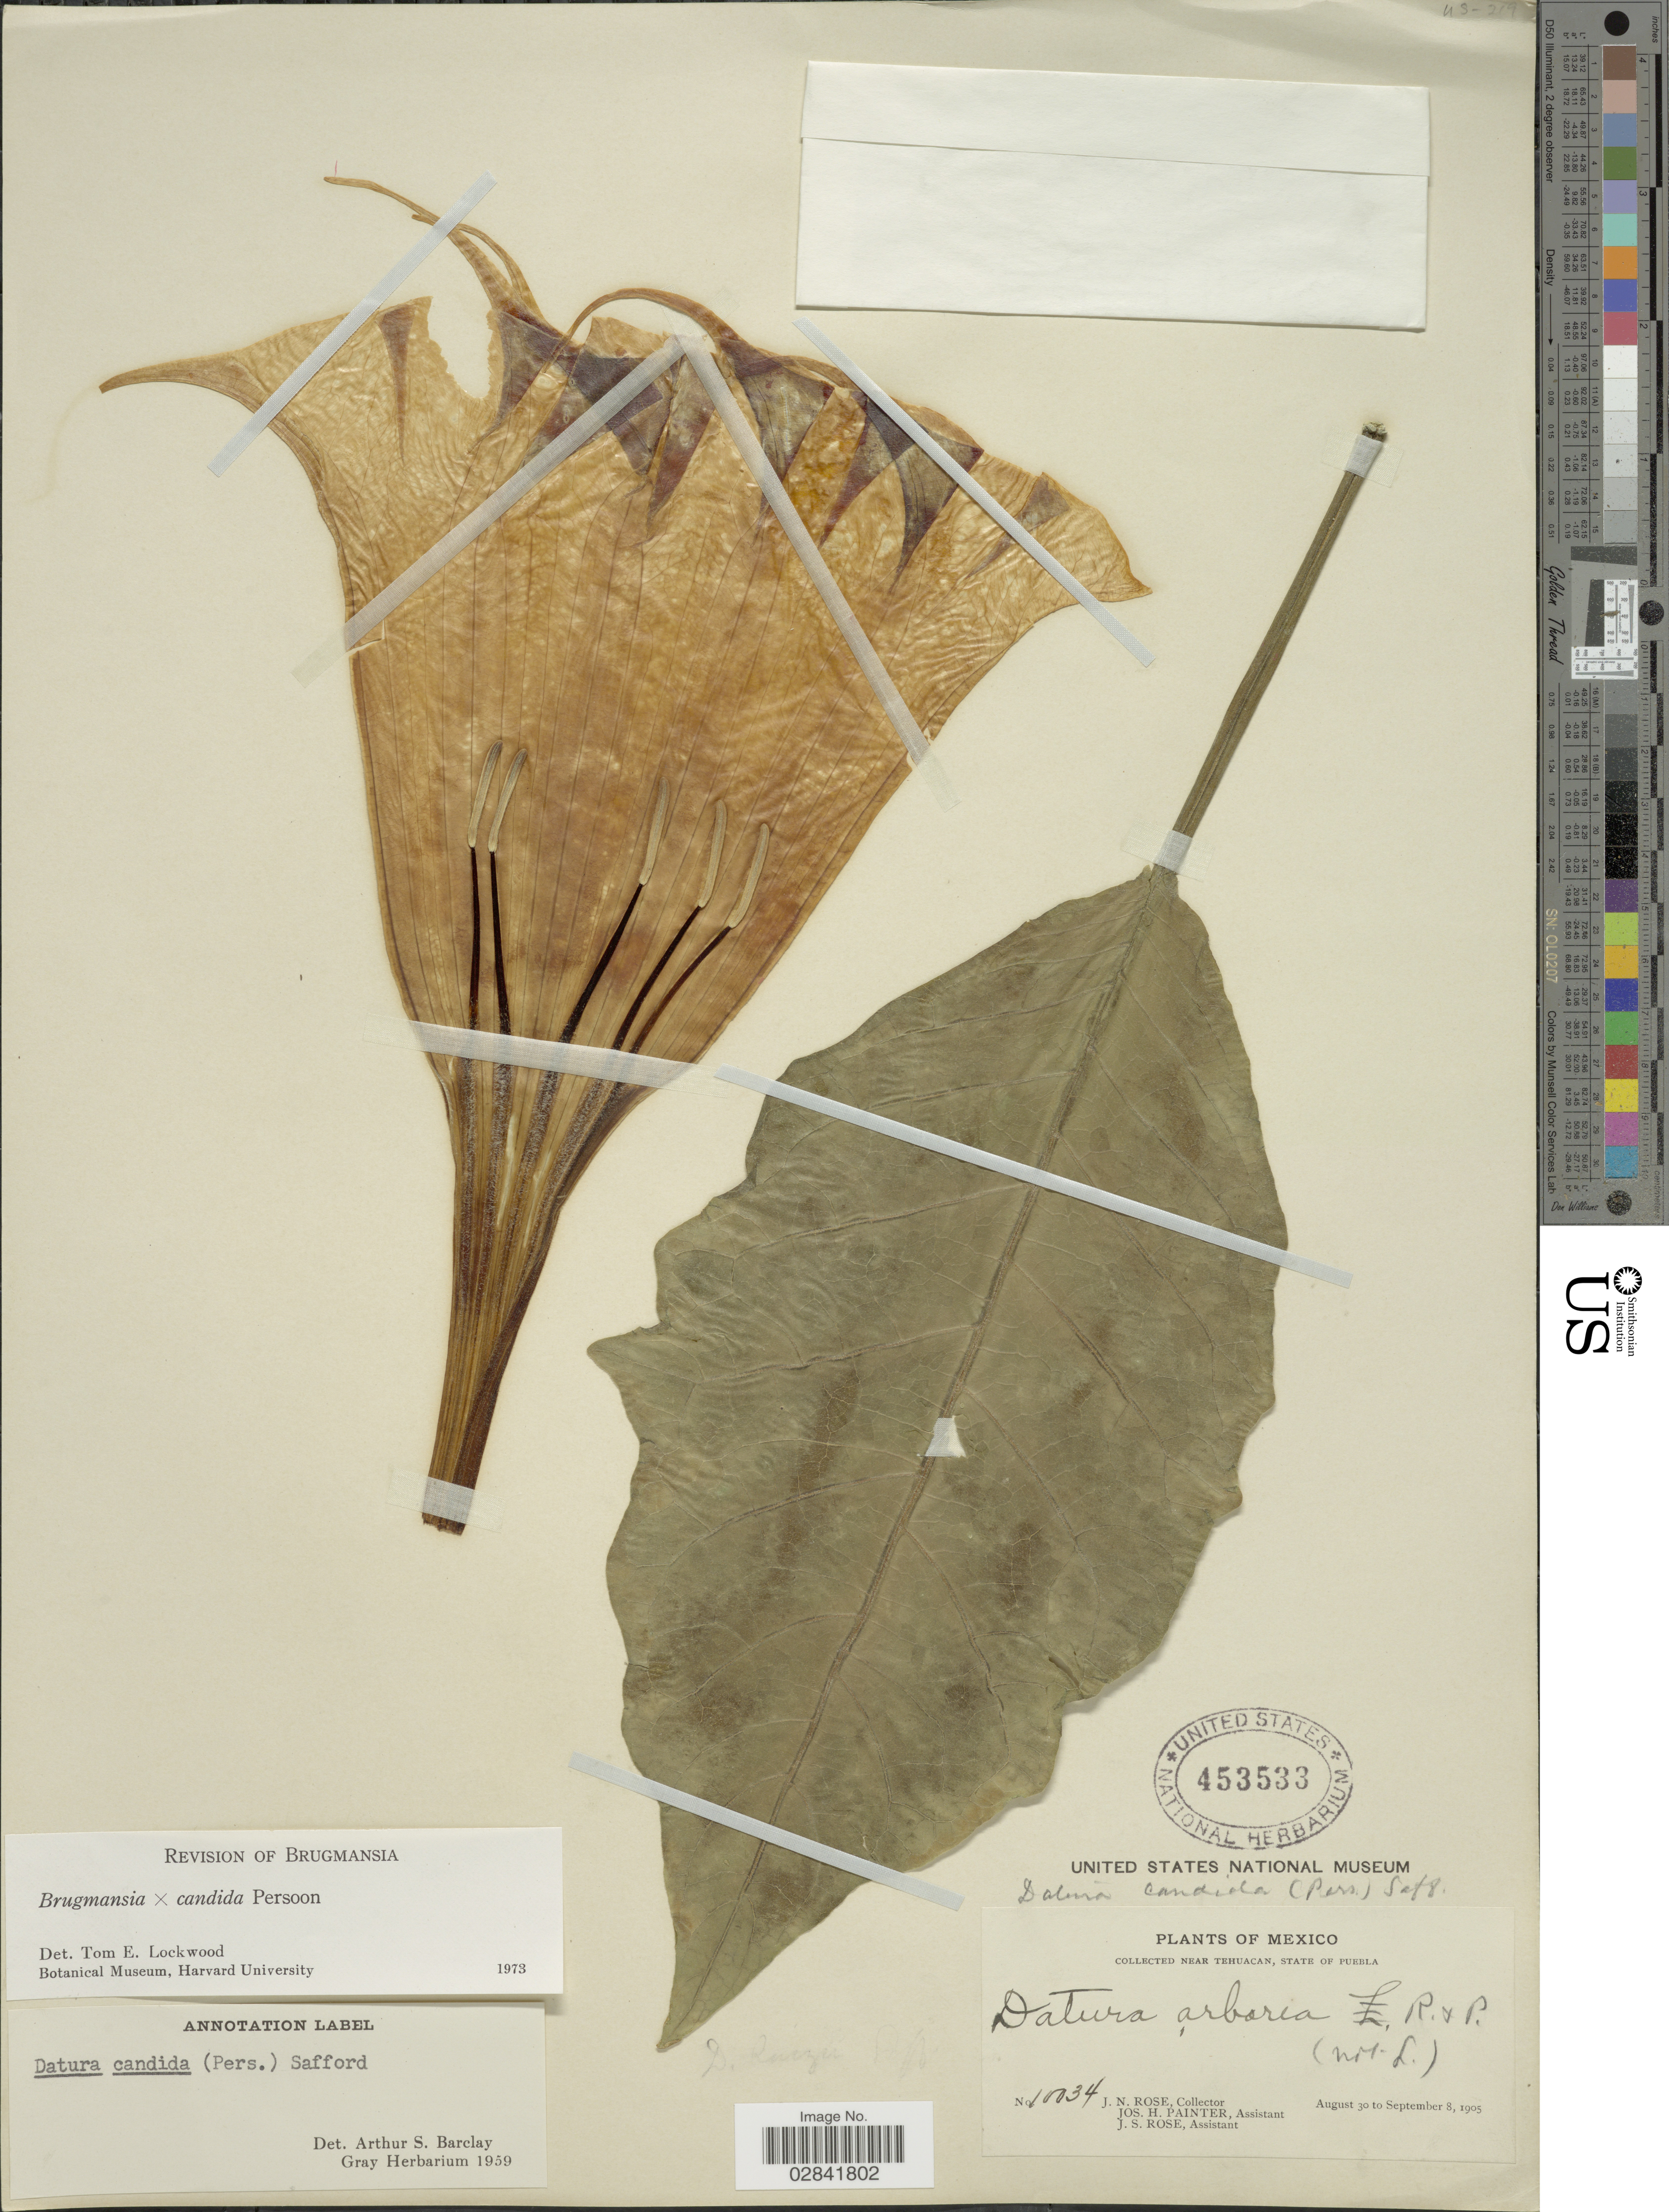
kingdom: Plantae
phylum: Tracheophyta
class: Magnoliopsida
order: Solanales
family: Solanaceae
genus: Brugmansia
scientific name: Brugmansia x candida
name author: Pers.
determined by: Lockwood, T. E.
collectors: J. N. Rose, J. H. Painter & J. S. Rose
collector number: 10034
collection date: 1905-08-30/1905-09-08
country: Mexico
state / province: Puebla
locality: Near Tehuacan.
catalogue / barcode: US 453533